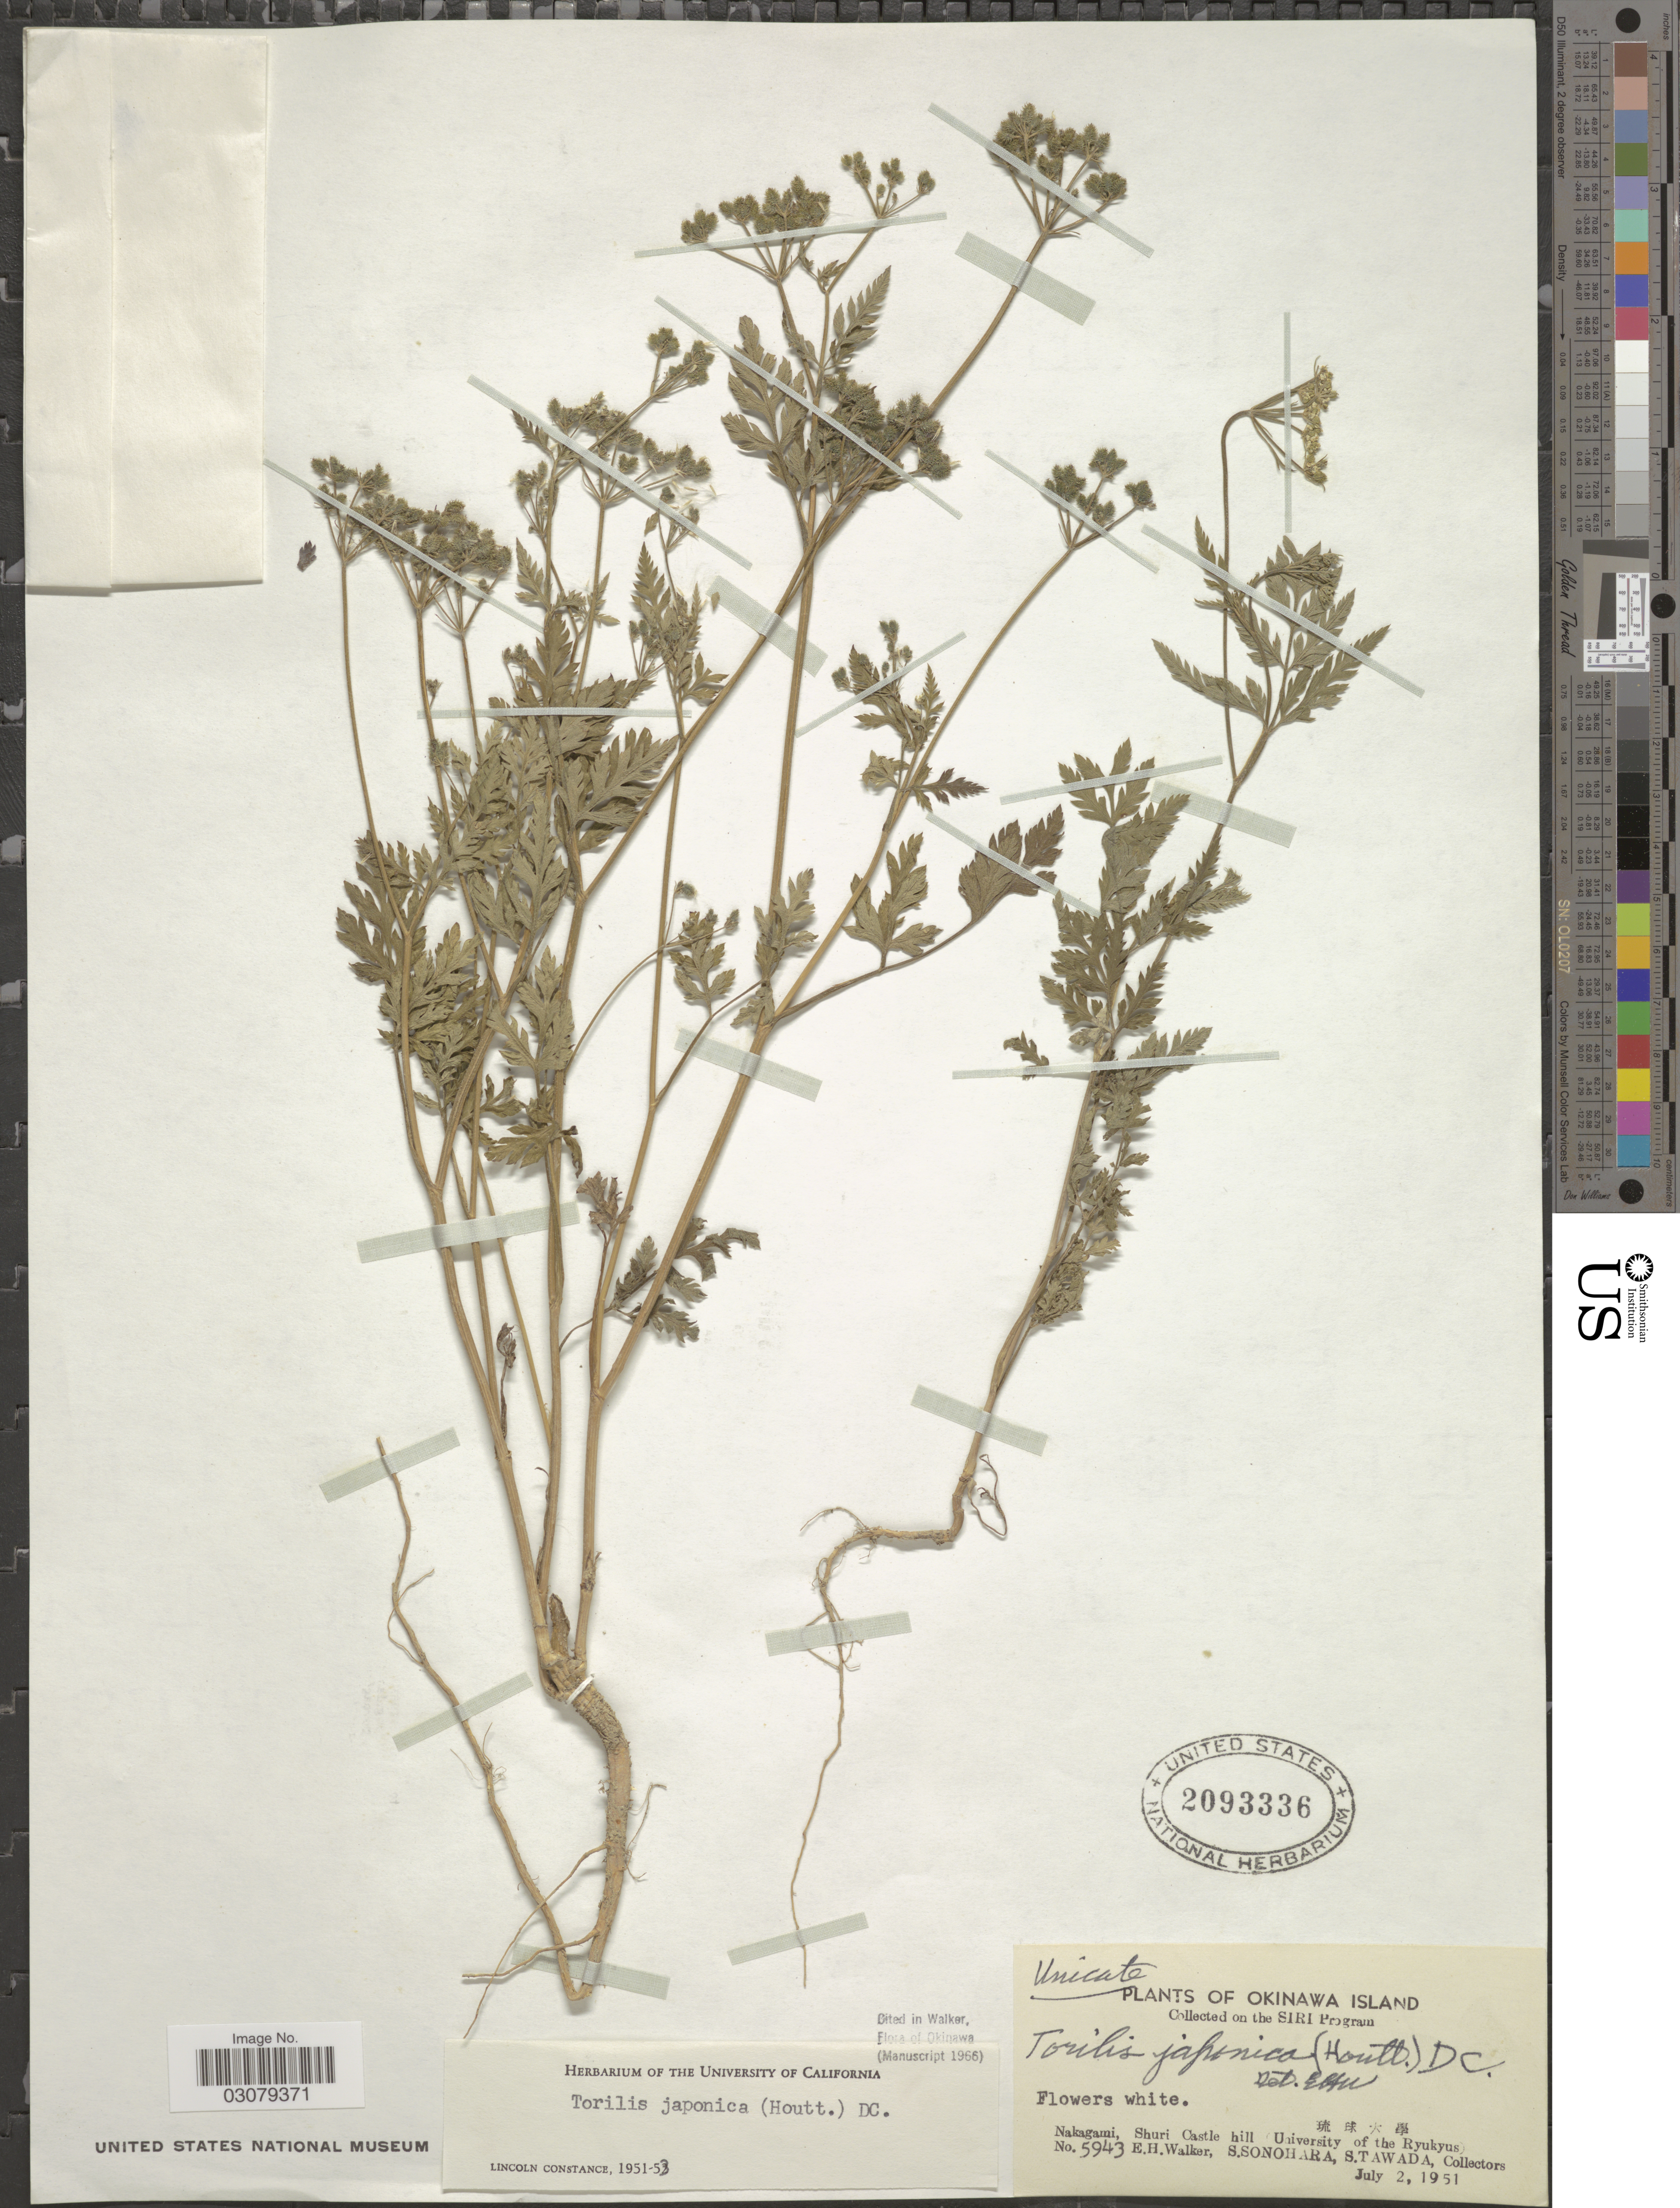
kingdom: Plantae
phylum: Tracheophyta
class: Magnoliopsida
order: Apiales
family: Apiaceae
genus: Torilis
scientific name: Torilis japonica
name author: (Houtt.) DC.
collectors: E. H. Walker, S. Sonohara & S. Tawada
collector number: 5943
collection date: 1951-07-02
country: Japan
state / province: Okinawa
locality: Okinawa Island. Nakagami, Shuri Castle hill.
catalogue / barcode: US 2093336